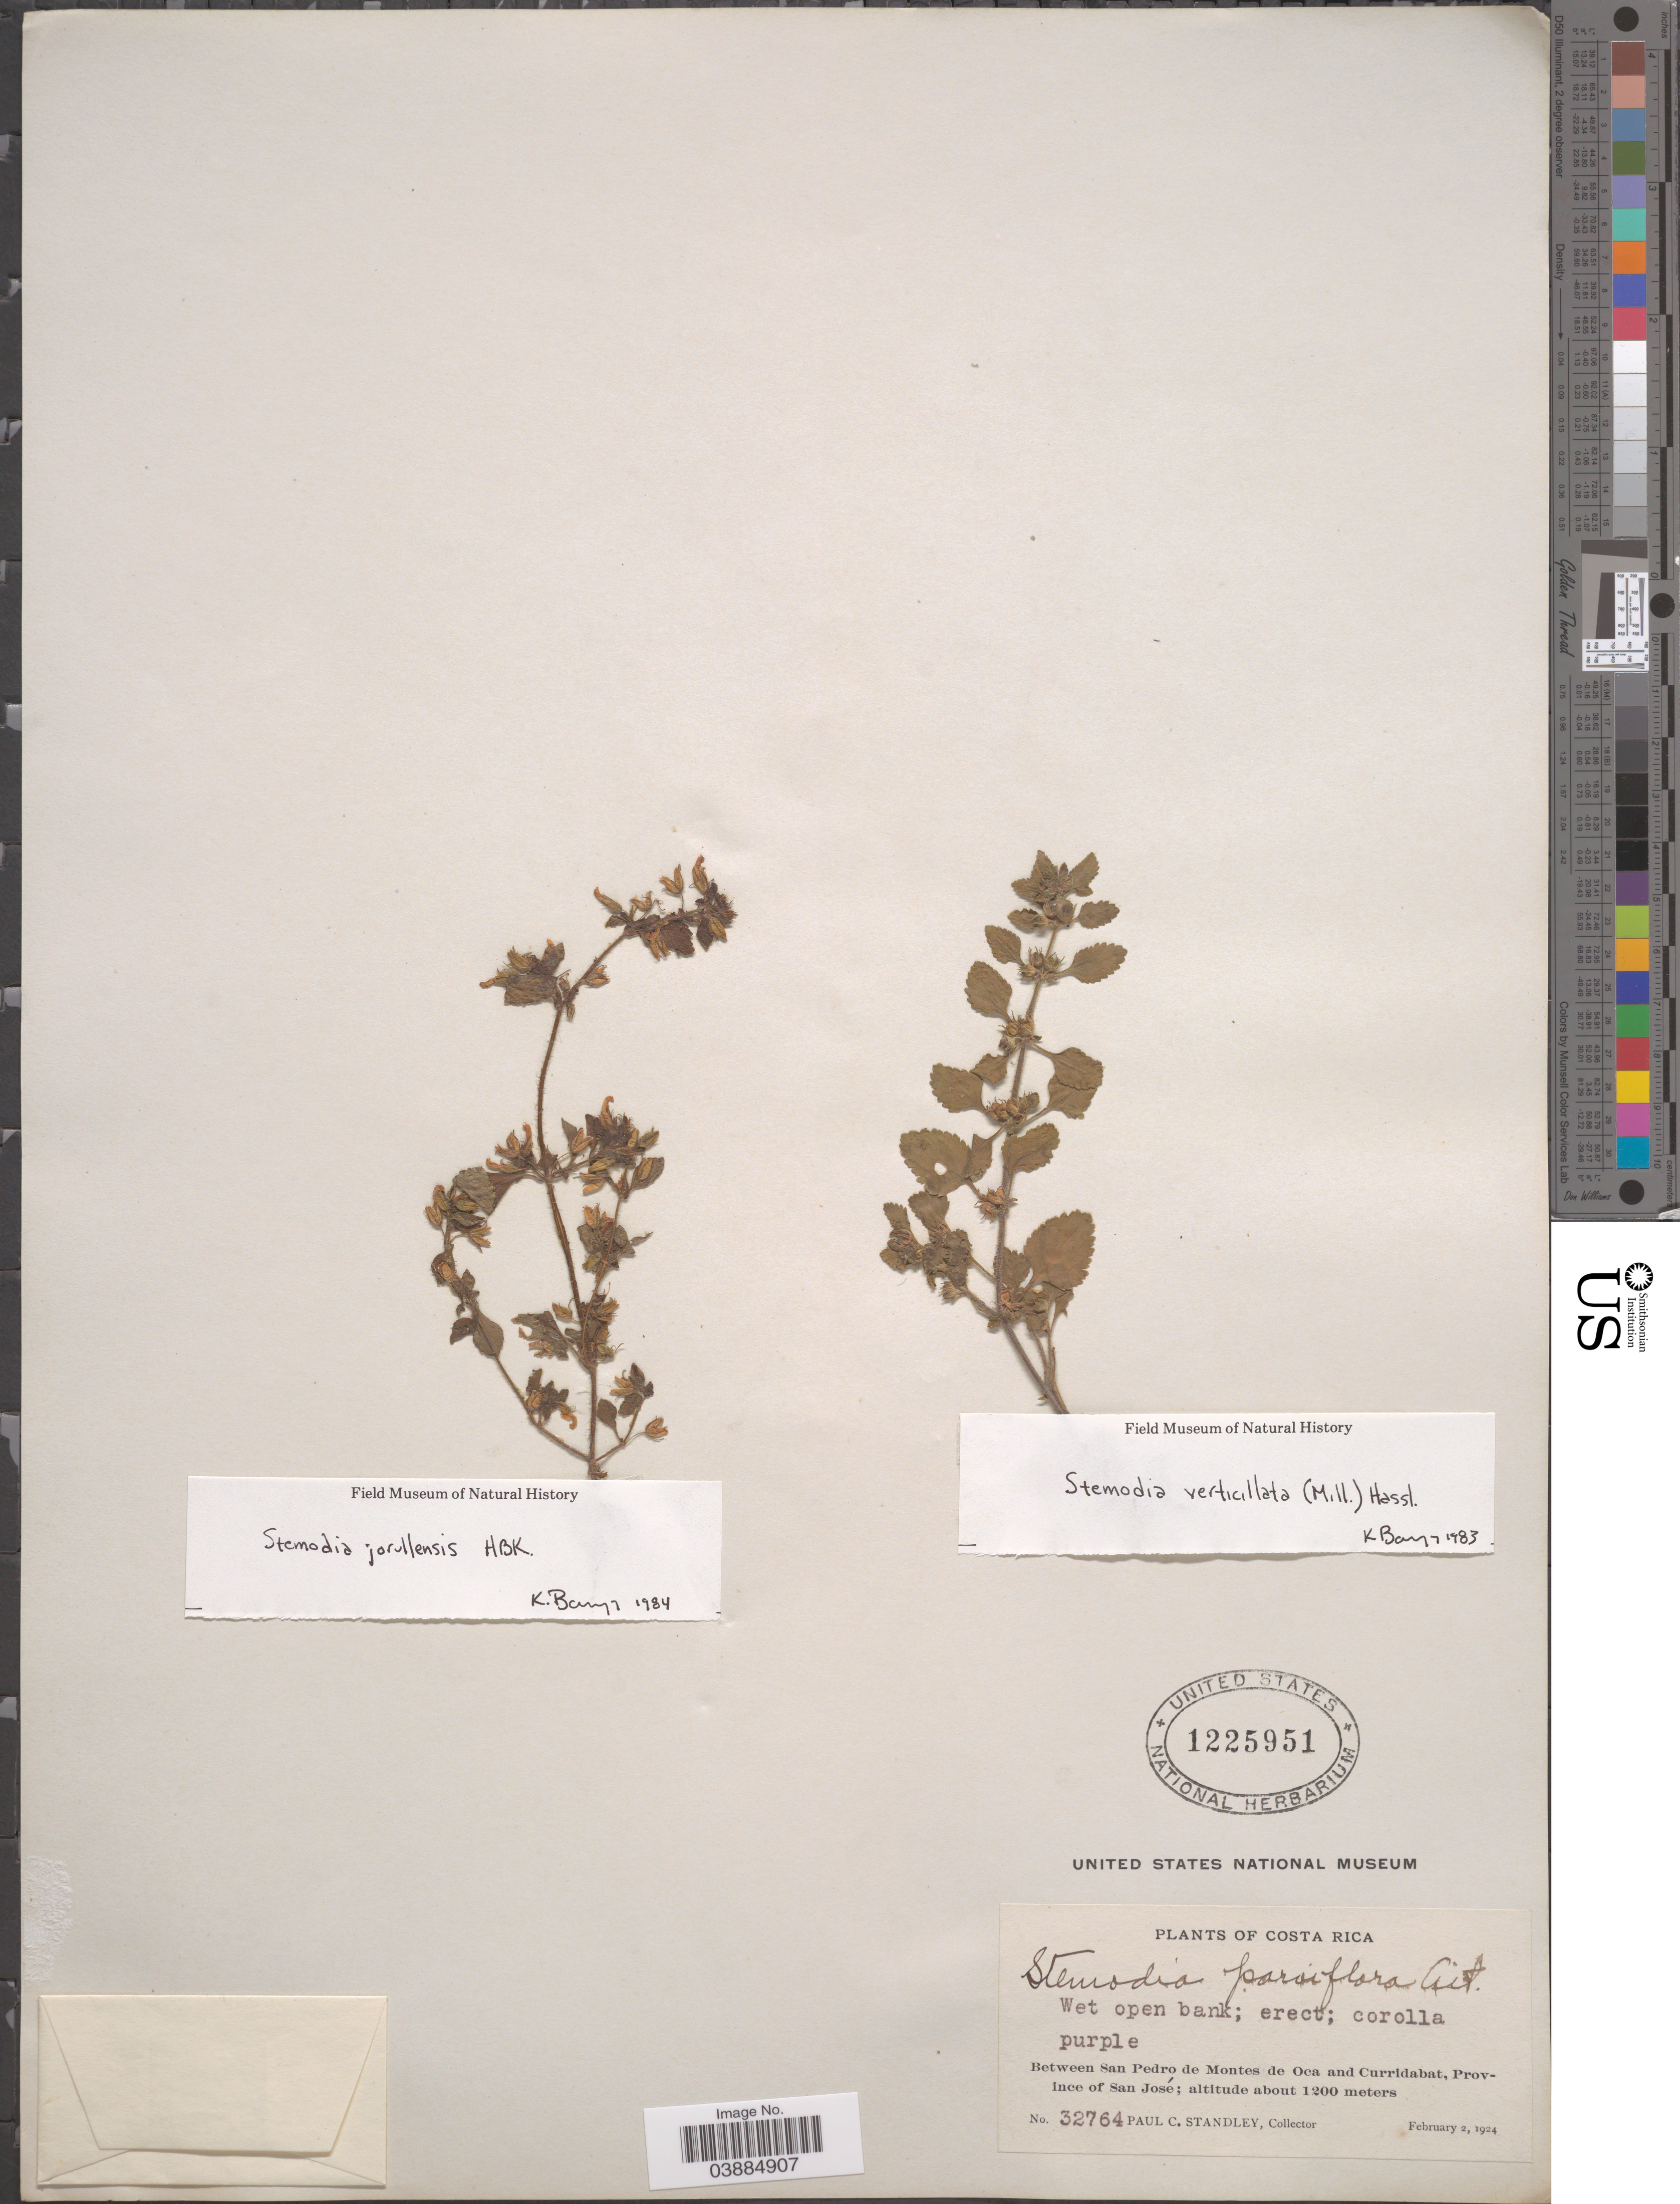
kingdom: Plantae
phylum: Tracheophyta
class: Magnoliopsida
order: Lamiales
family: Plantaginaceae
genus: Stemodia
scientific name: Stemodia jorullensis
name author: Kunth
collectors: P. C. Standley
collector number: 32764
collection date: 1924-02-02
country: Costa Rica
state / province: San José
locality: Between San Pedro de Montes de Oca and Curridabat.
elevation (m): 1200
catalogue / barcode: US 1225951